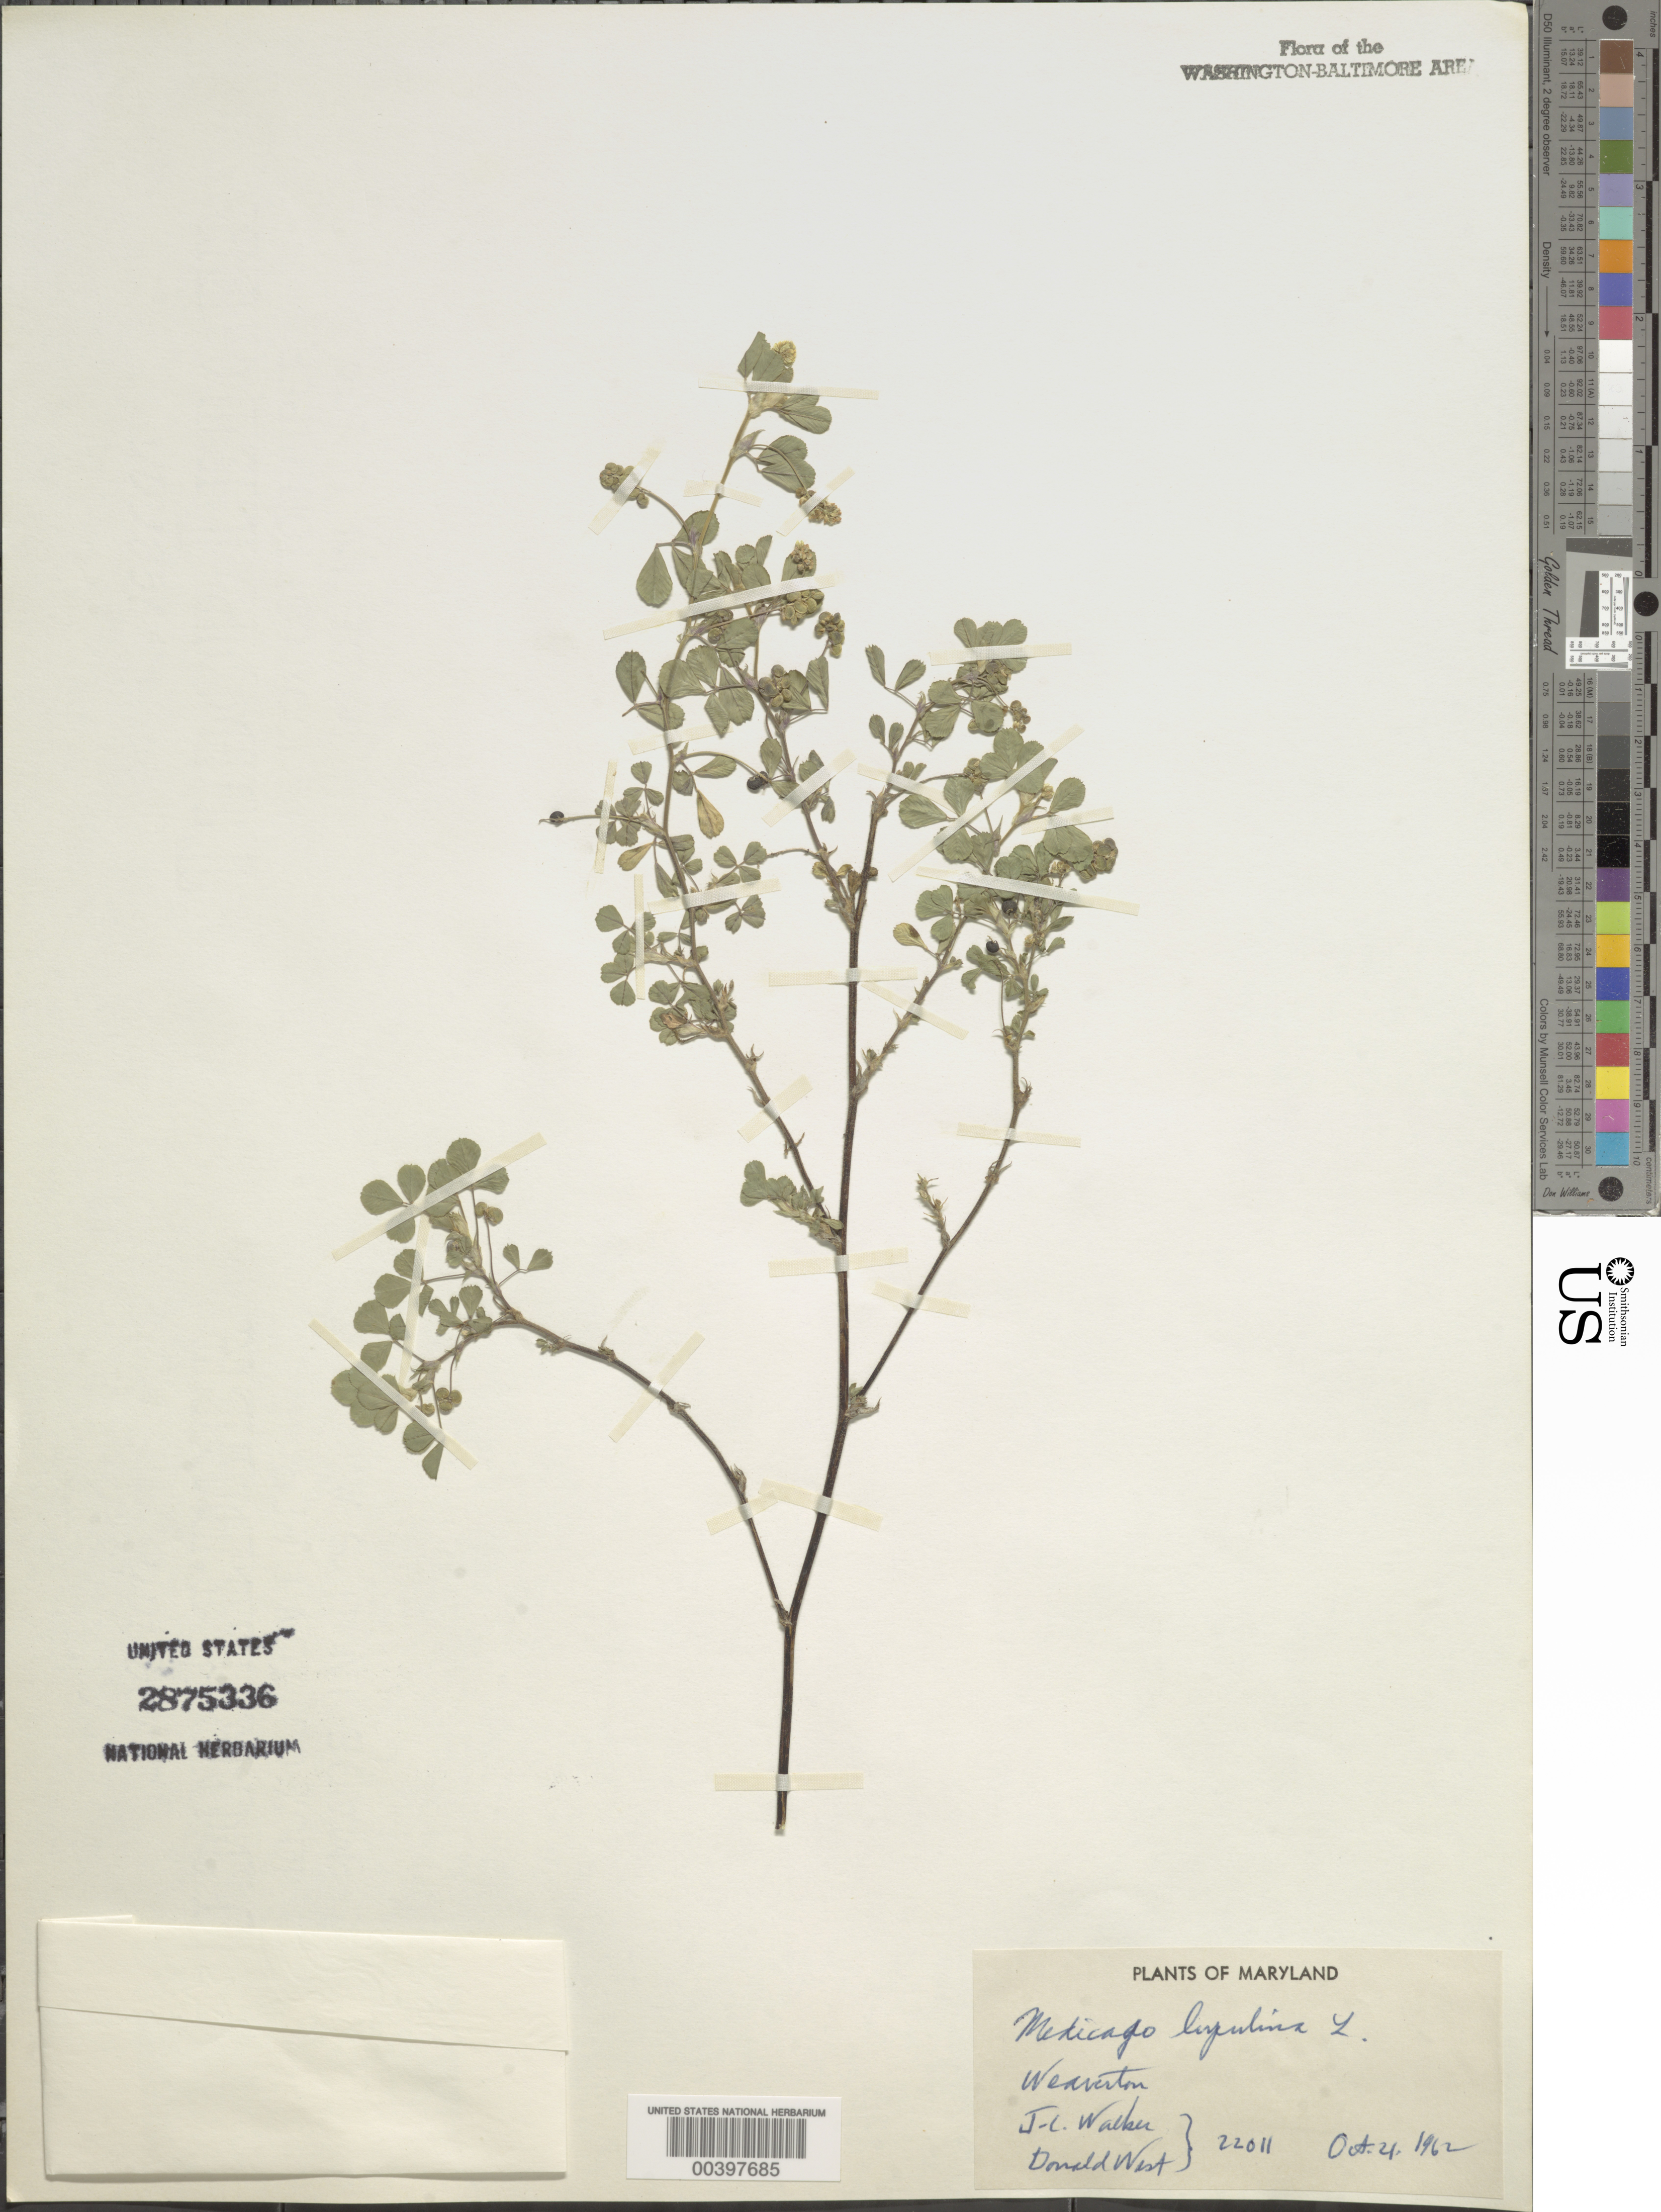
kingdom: Plantae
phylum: Tracheophyta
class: Magnoliopsida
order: Fabales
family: Fabaceae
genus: Medicago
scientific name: Medicago lupulina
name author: L.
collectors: J. Walker & D. West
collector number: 22011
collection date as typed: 21 Oct 1962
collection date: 1962-10-21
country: United States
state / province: Maryland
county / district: Baltimore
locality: Weaverton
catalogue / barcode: US 2875336